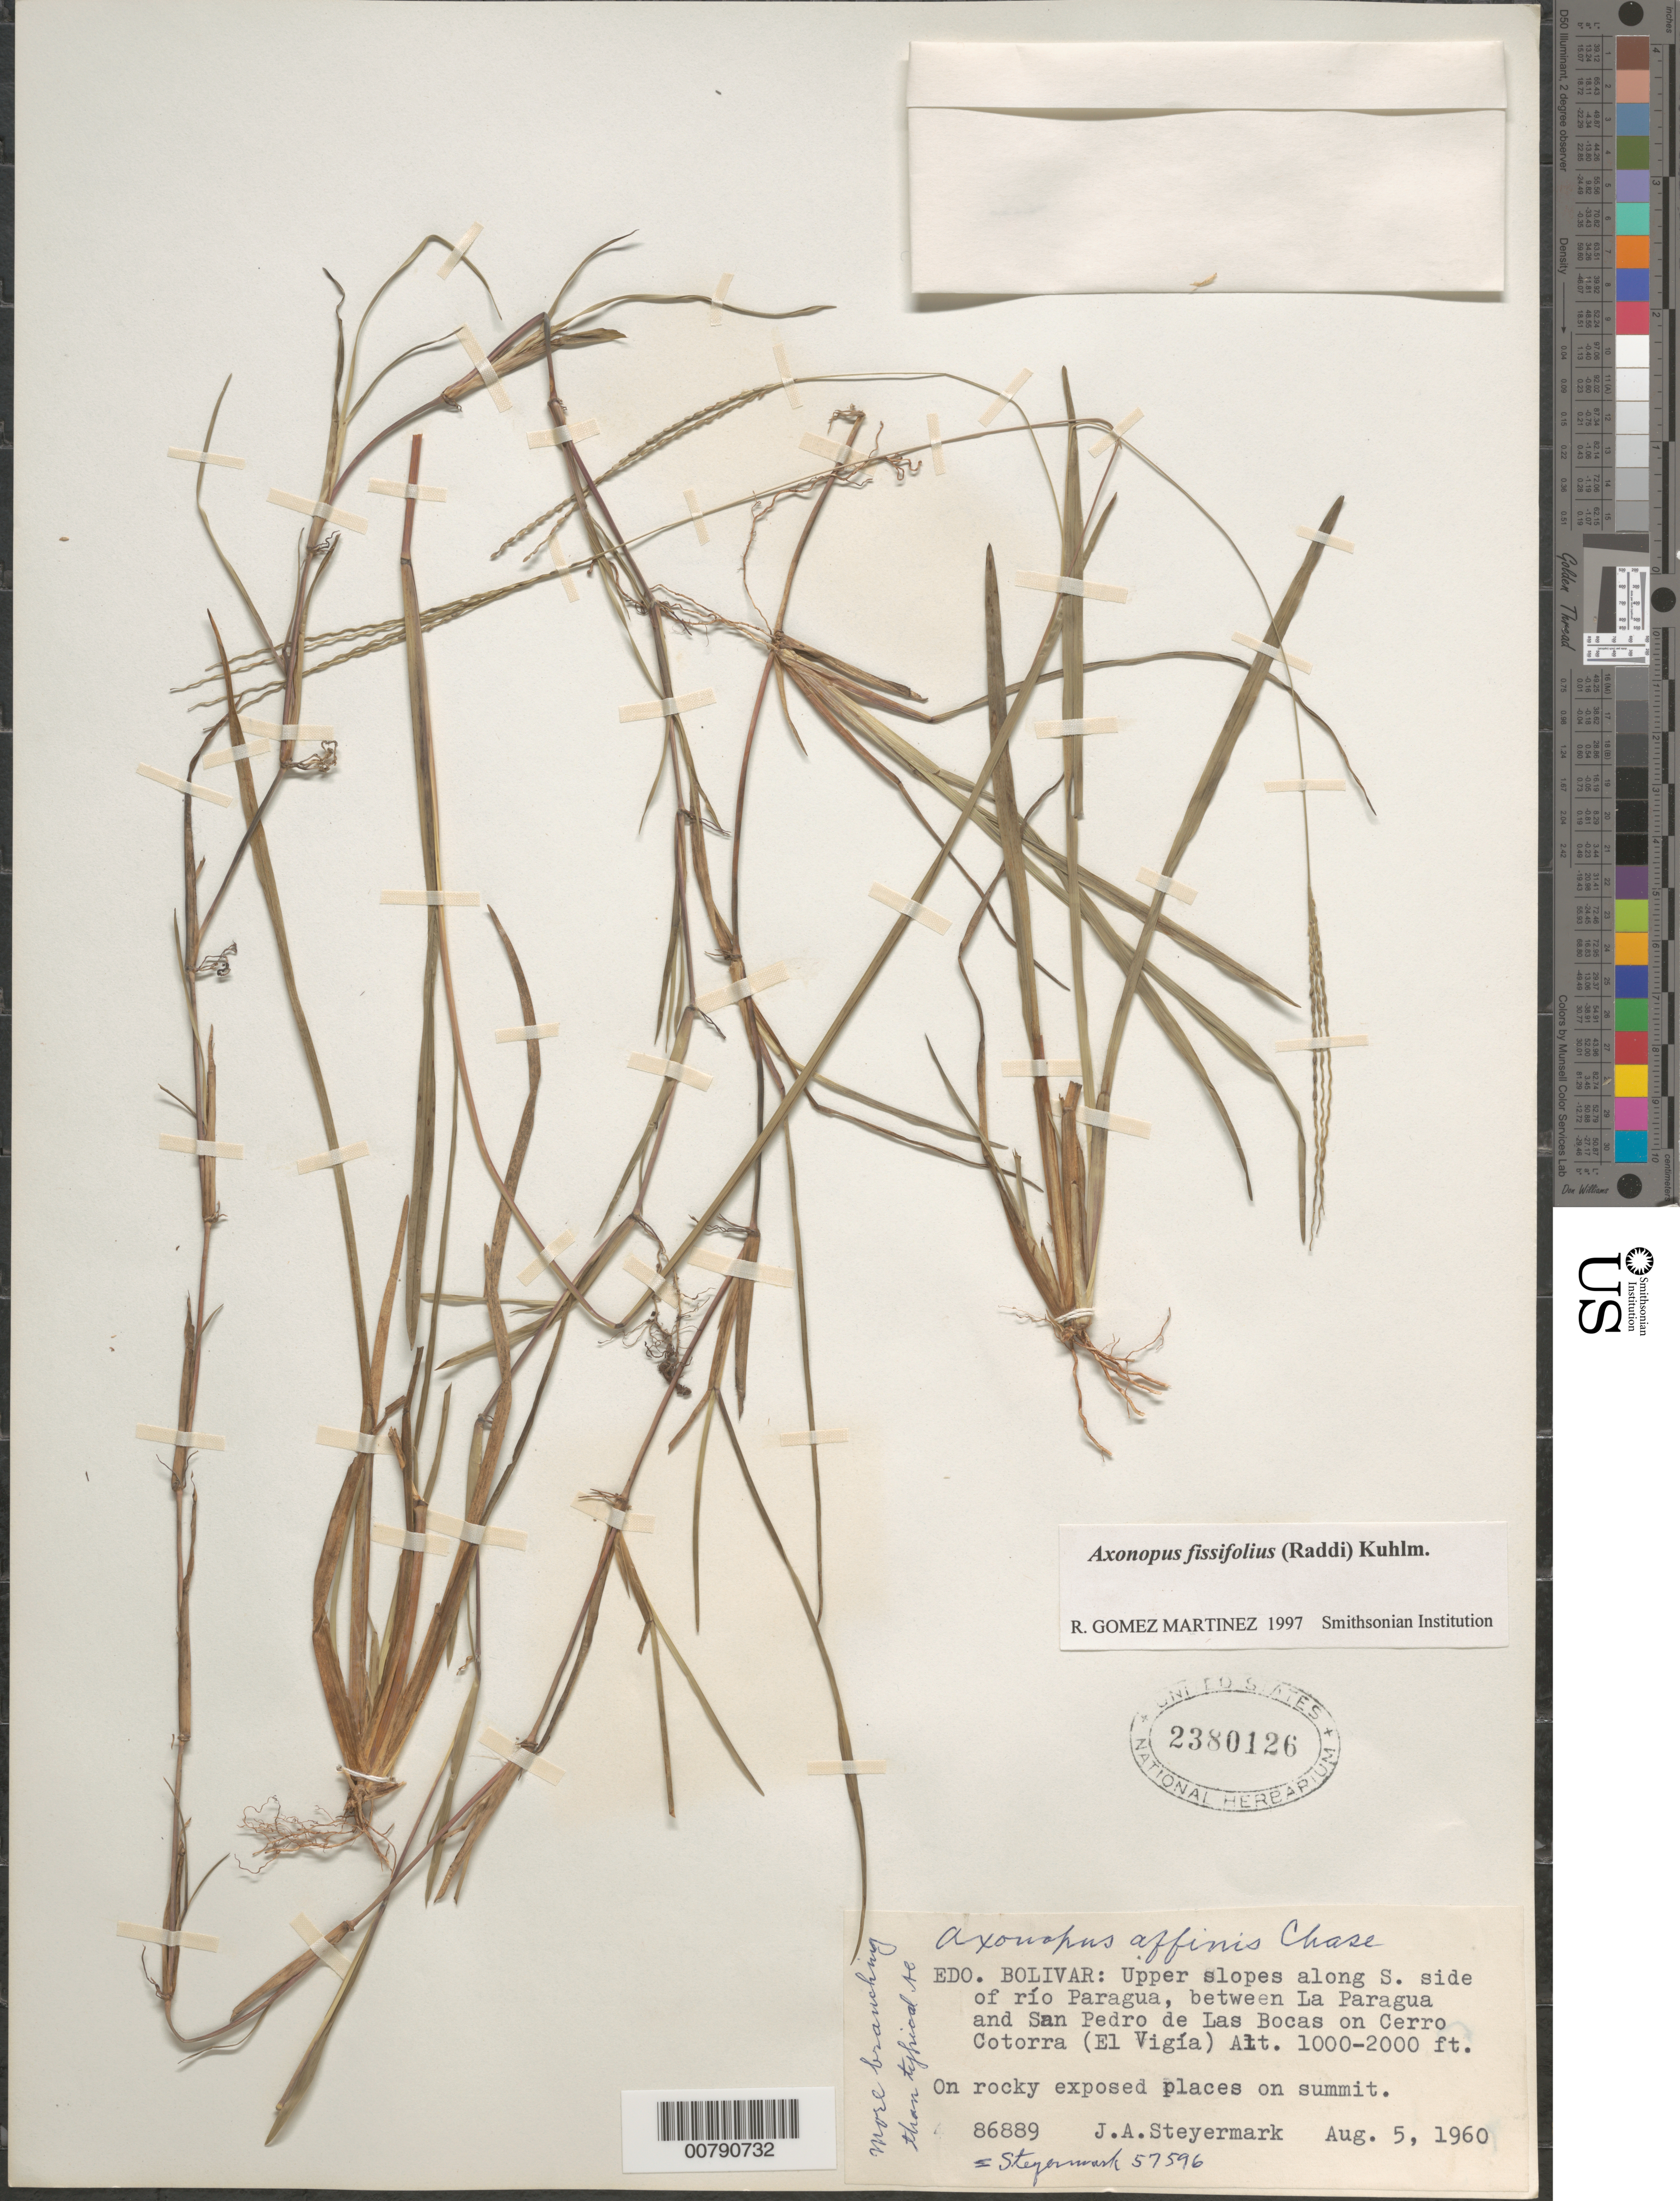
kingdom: Plantae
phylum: Tracheophyta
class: Liliopsida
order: Poales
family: Poaceae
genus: Axonopus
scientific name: Axonopus fissifolius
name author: (Raddi) Kuhlm.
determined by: Gomez Martinez, R.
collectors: J. Steyermark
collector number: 86889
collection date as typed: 5-Aug-60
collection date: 1960-08-05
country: Venezuela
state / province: Bolívar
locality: Río Paragua, between La Paragua and San Pedro de Las Bocas, on Cerro Cotorra (El Vigía)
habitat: Upper slopes; On rocky exposed places on summit.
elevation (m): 305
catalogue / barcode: US 2380126